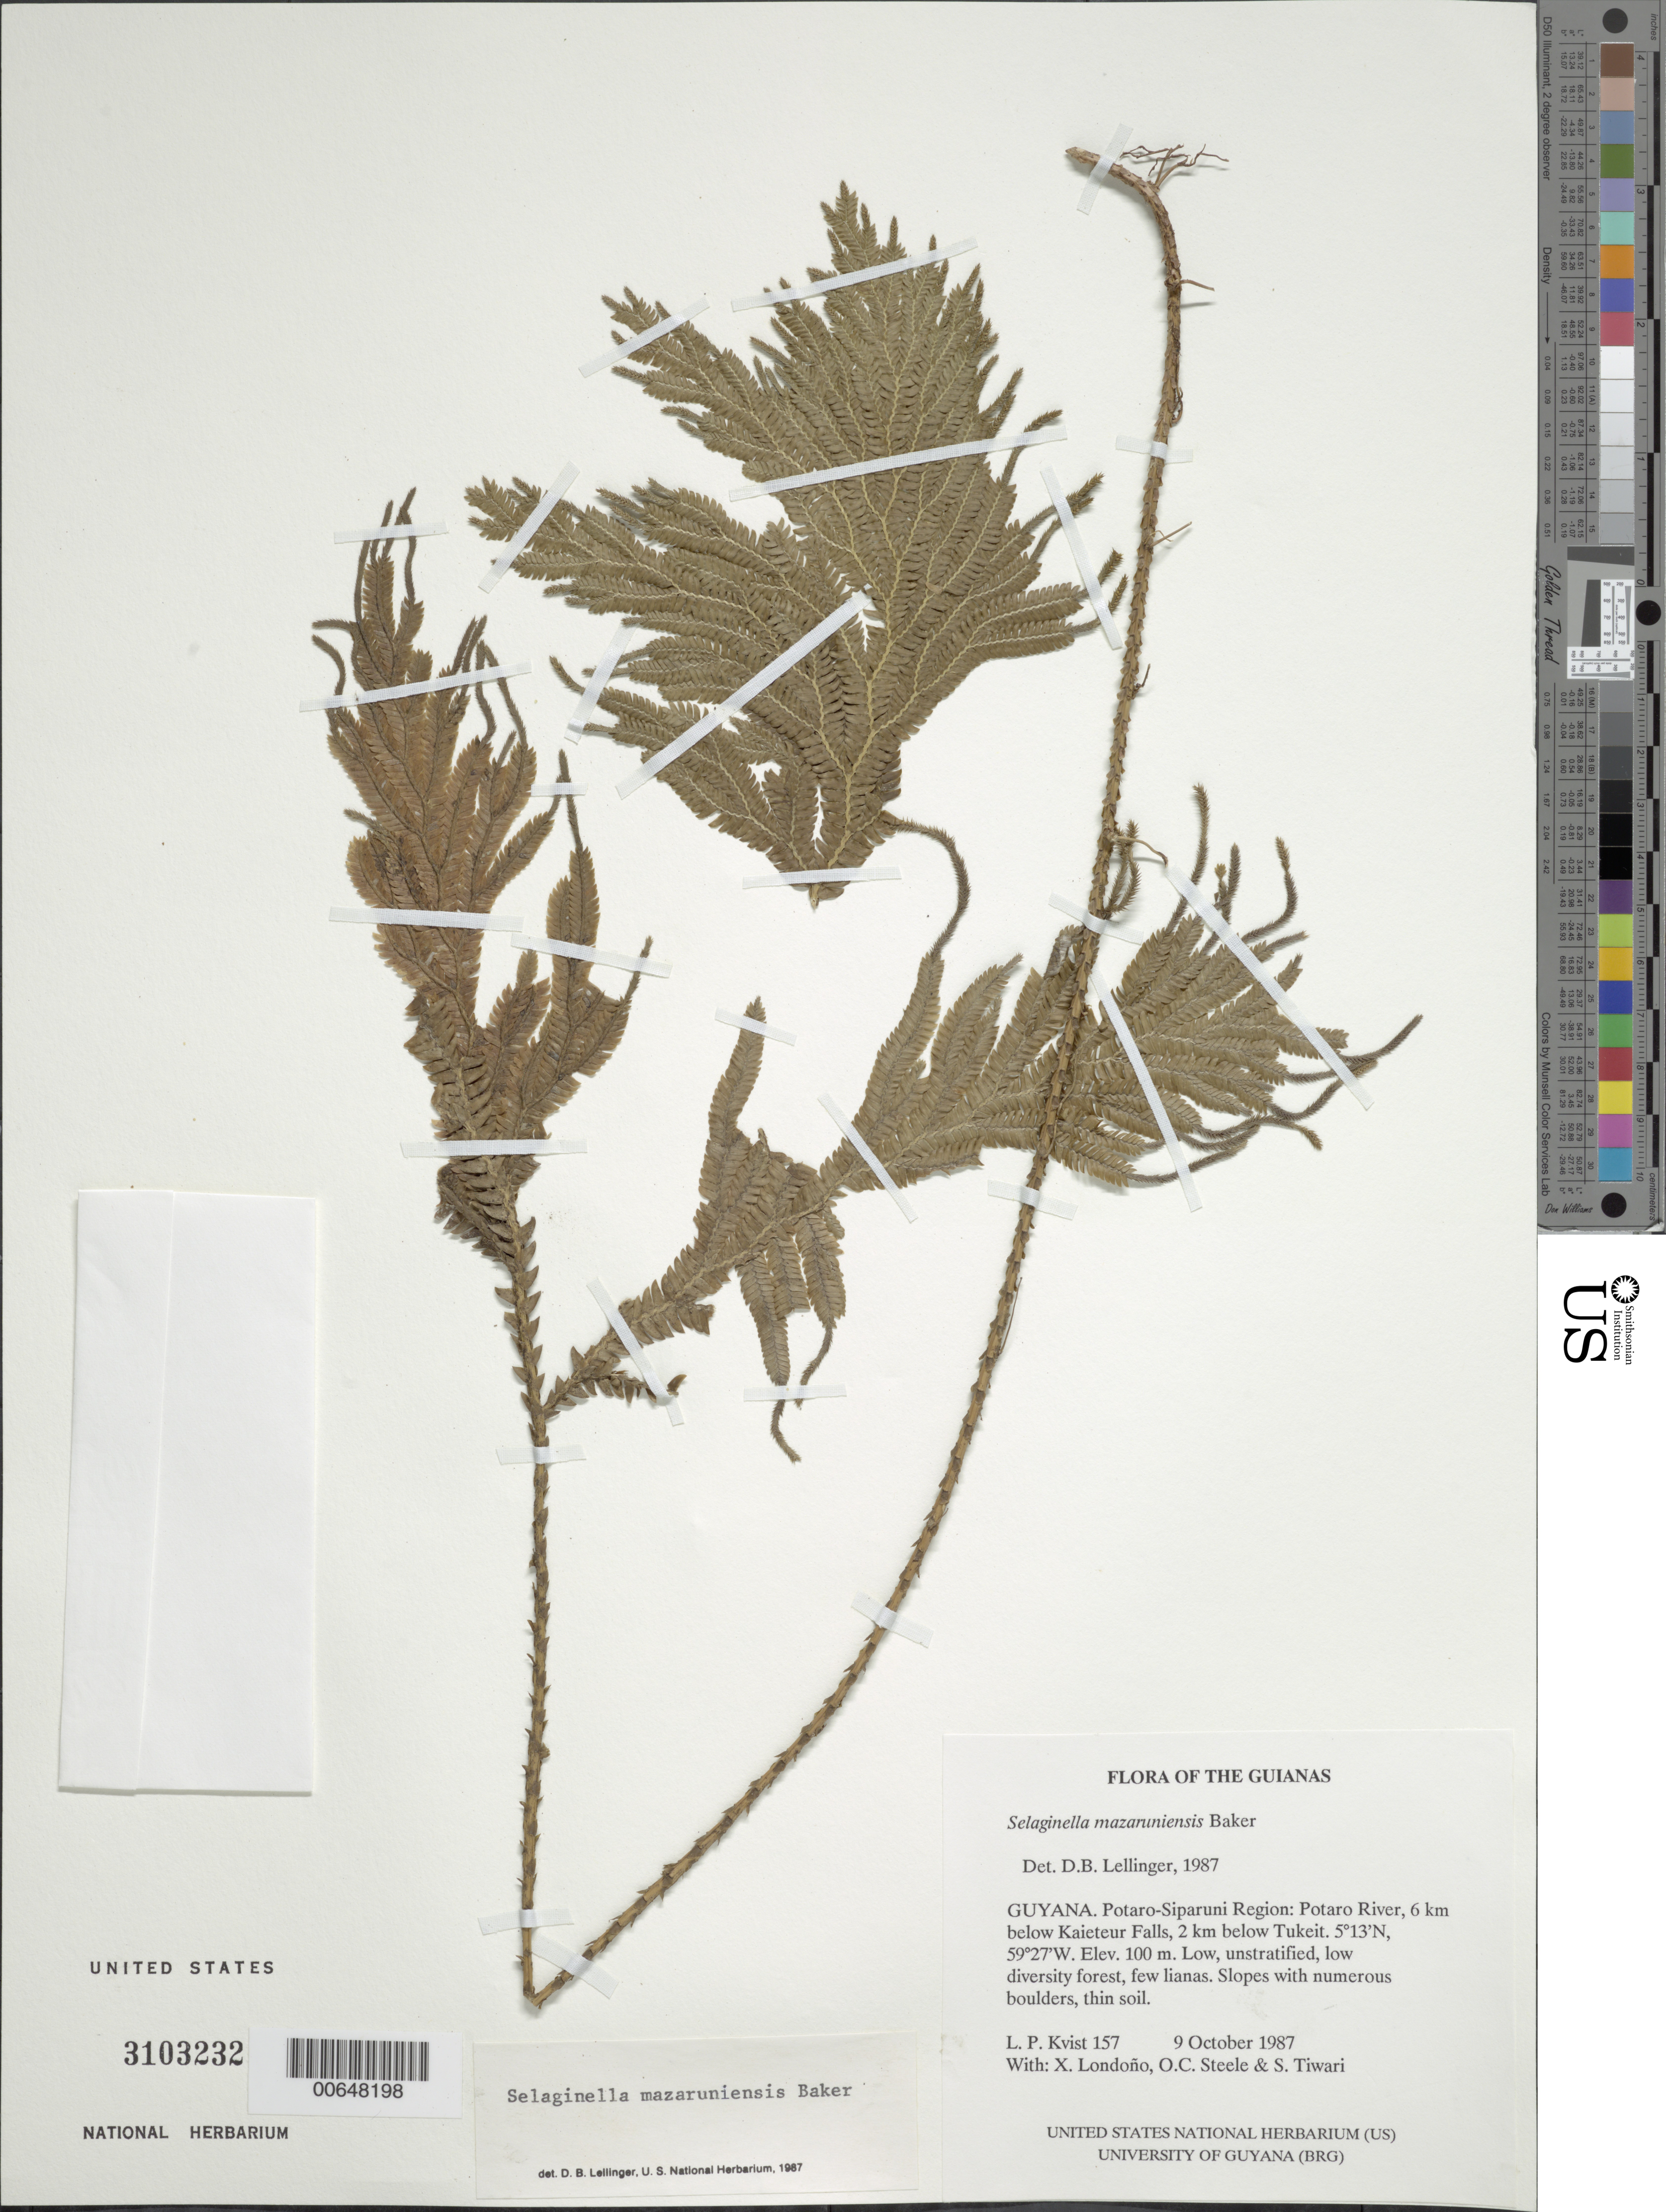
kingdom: Plantae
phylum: Tracheophyta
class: Lycopodiopsida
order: Selaginellales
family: Selaginellaceae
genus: Selaginella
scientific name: Selaginella mazaruniensis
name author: Jenman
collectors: L. P. Kvist, X. Londoño, O. C. Steele & S. Tiwari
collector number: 157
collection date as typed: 9 October 1987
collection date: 1987-10-09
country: Guyana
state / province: Potaro-Siparuni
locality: Potaro River, 6 km below Kaieteur Falls, 2 km below Tukeit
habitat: Low, unstratified, low diversity forest, few lianas. Slopes with numerous boulders, thin soil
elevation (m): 100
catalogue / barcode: US 3103232